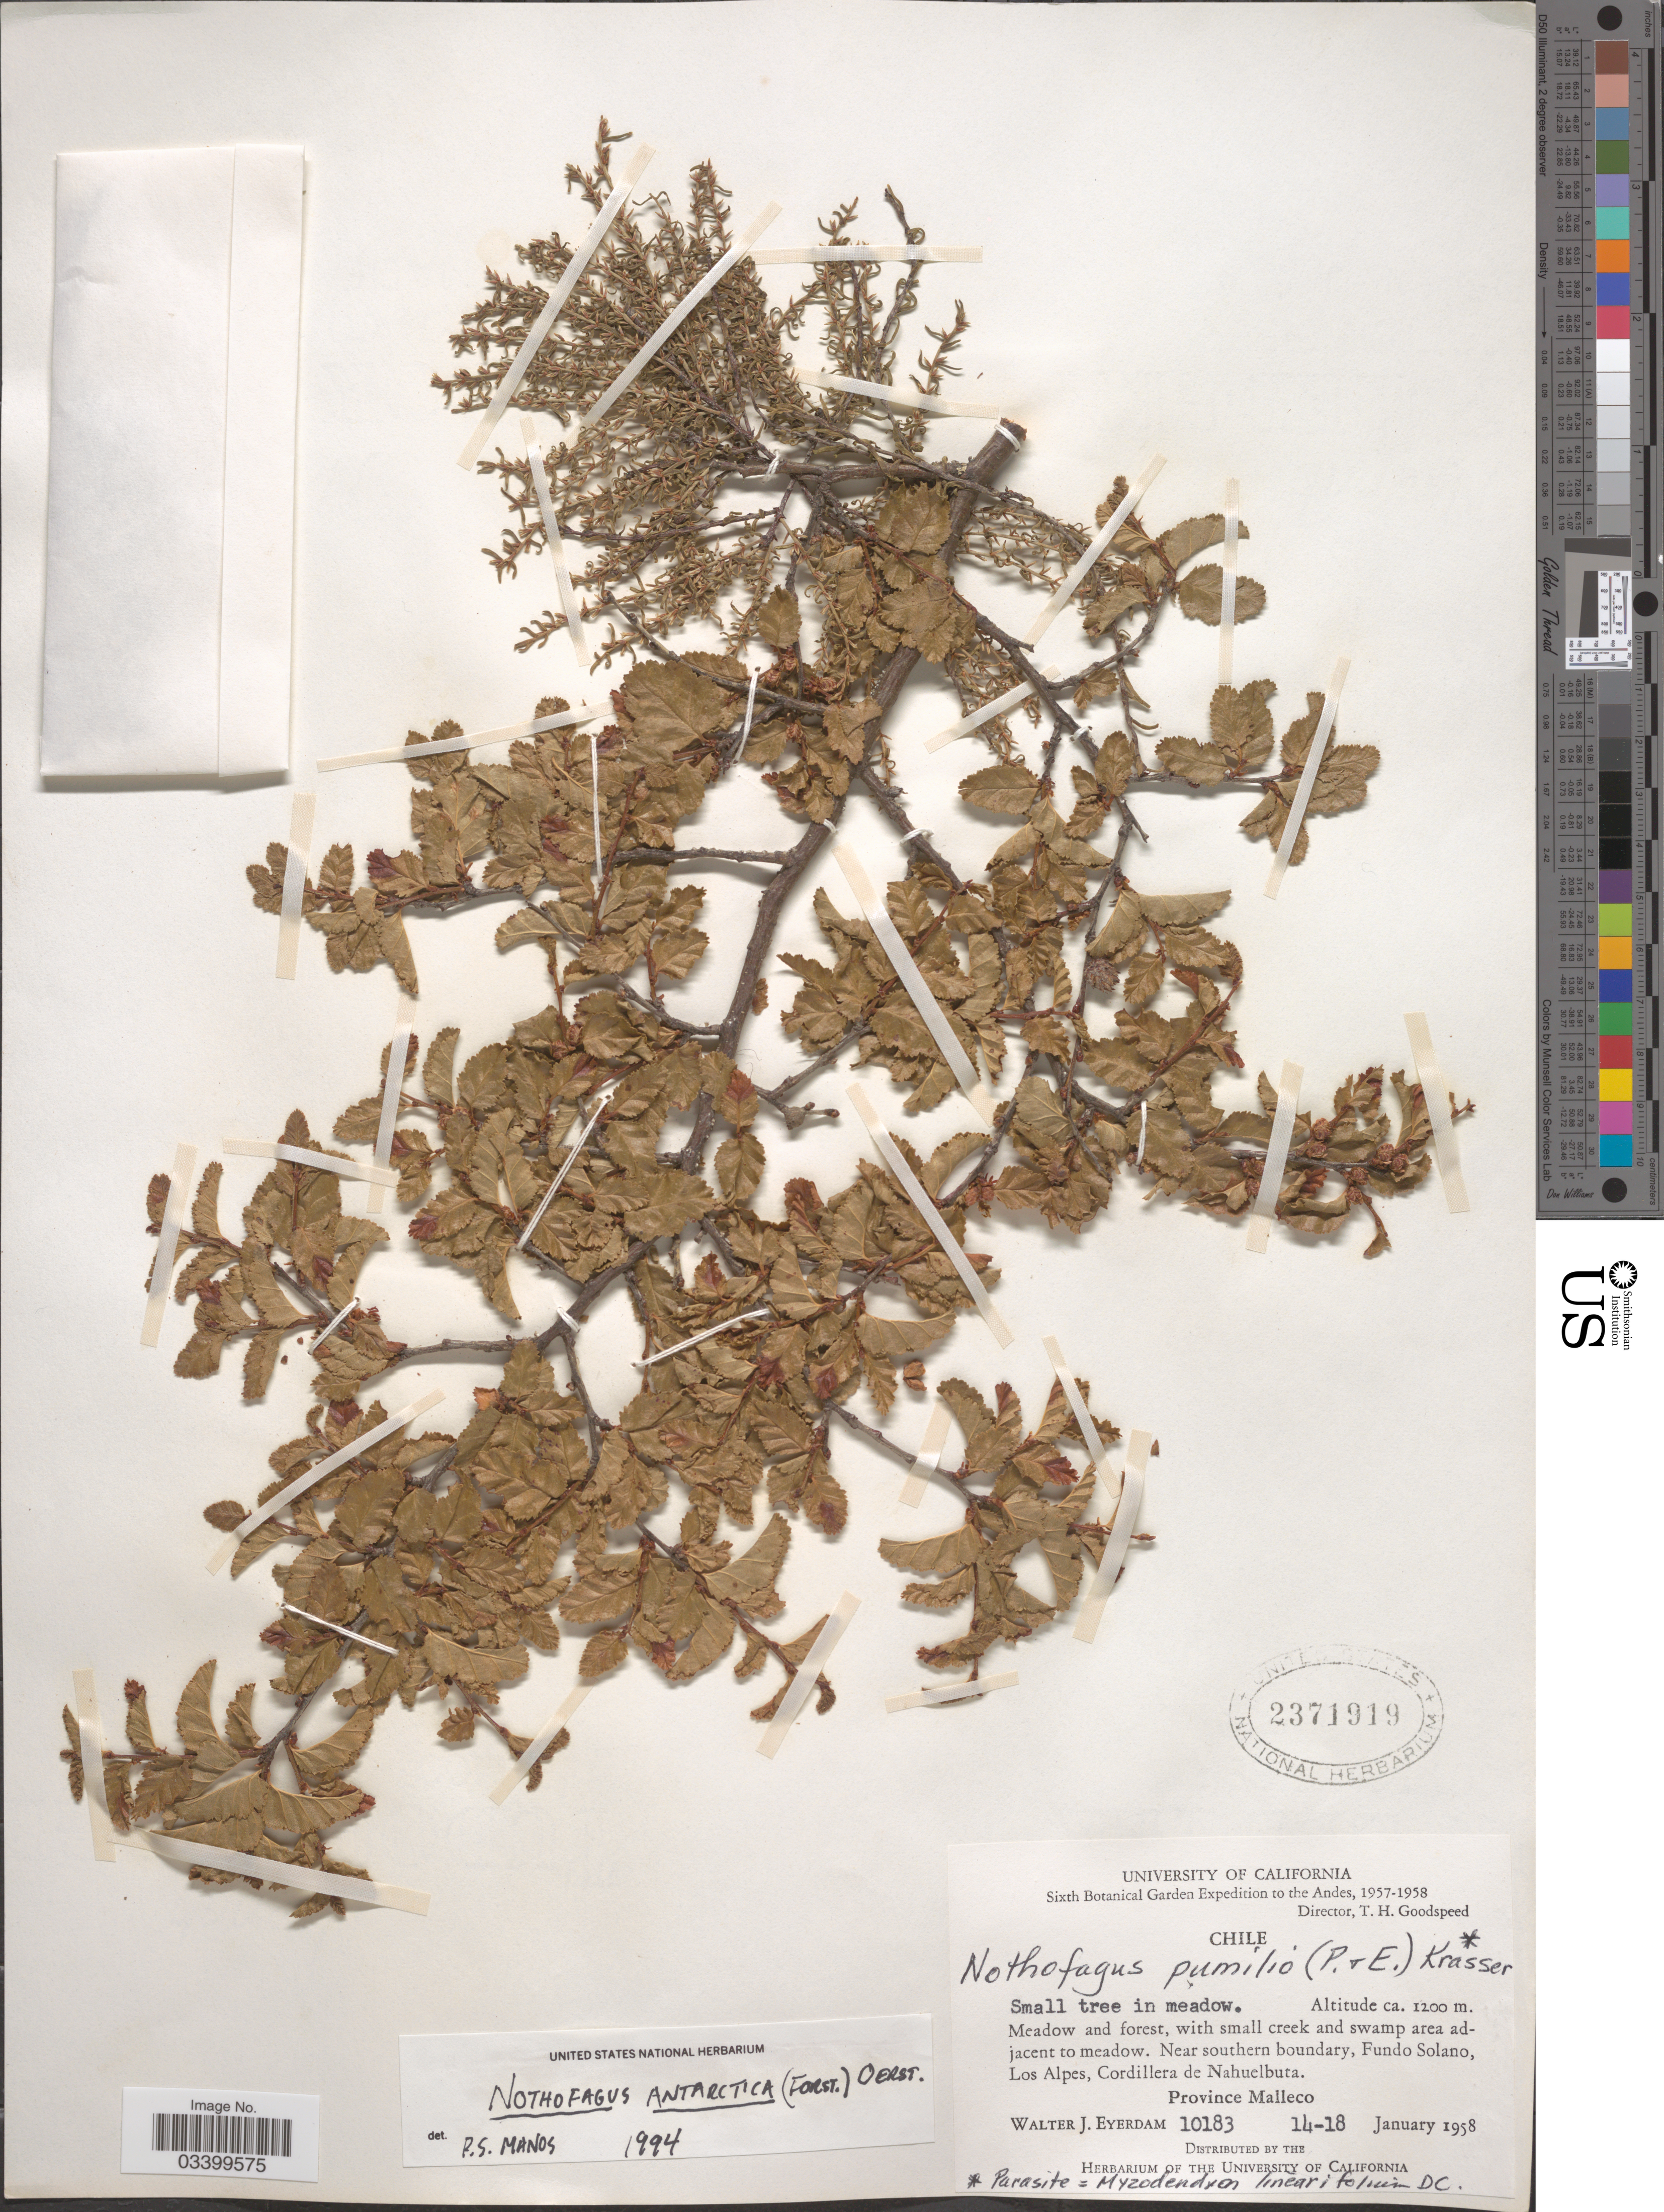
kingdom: Plantae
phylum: Tracheophyta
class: Magnoliopsida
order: Fagales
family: Nothofagaceae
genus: Nothofagus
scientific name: Nothofagus antarctica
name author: (G. Forst.) Oerst.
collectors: W. J. Eyerdam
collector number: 10183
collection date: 1958-01-14/1958-01-18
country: Chile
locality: The Andes, Meadow and forest, with small creek and swamp area adjacent to meadow. Near southern boundary, Fundo Solano, Los Alpes, Cordillera de Nahuelbuta. Province Malleco.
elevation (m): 1200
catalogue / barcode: US 2371919